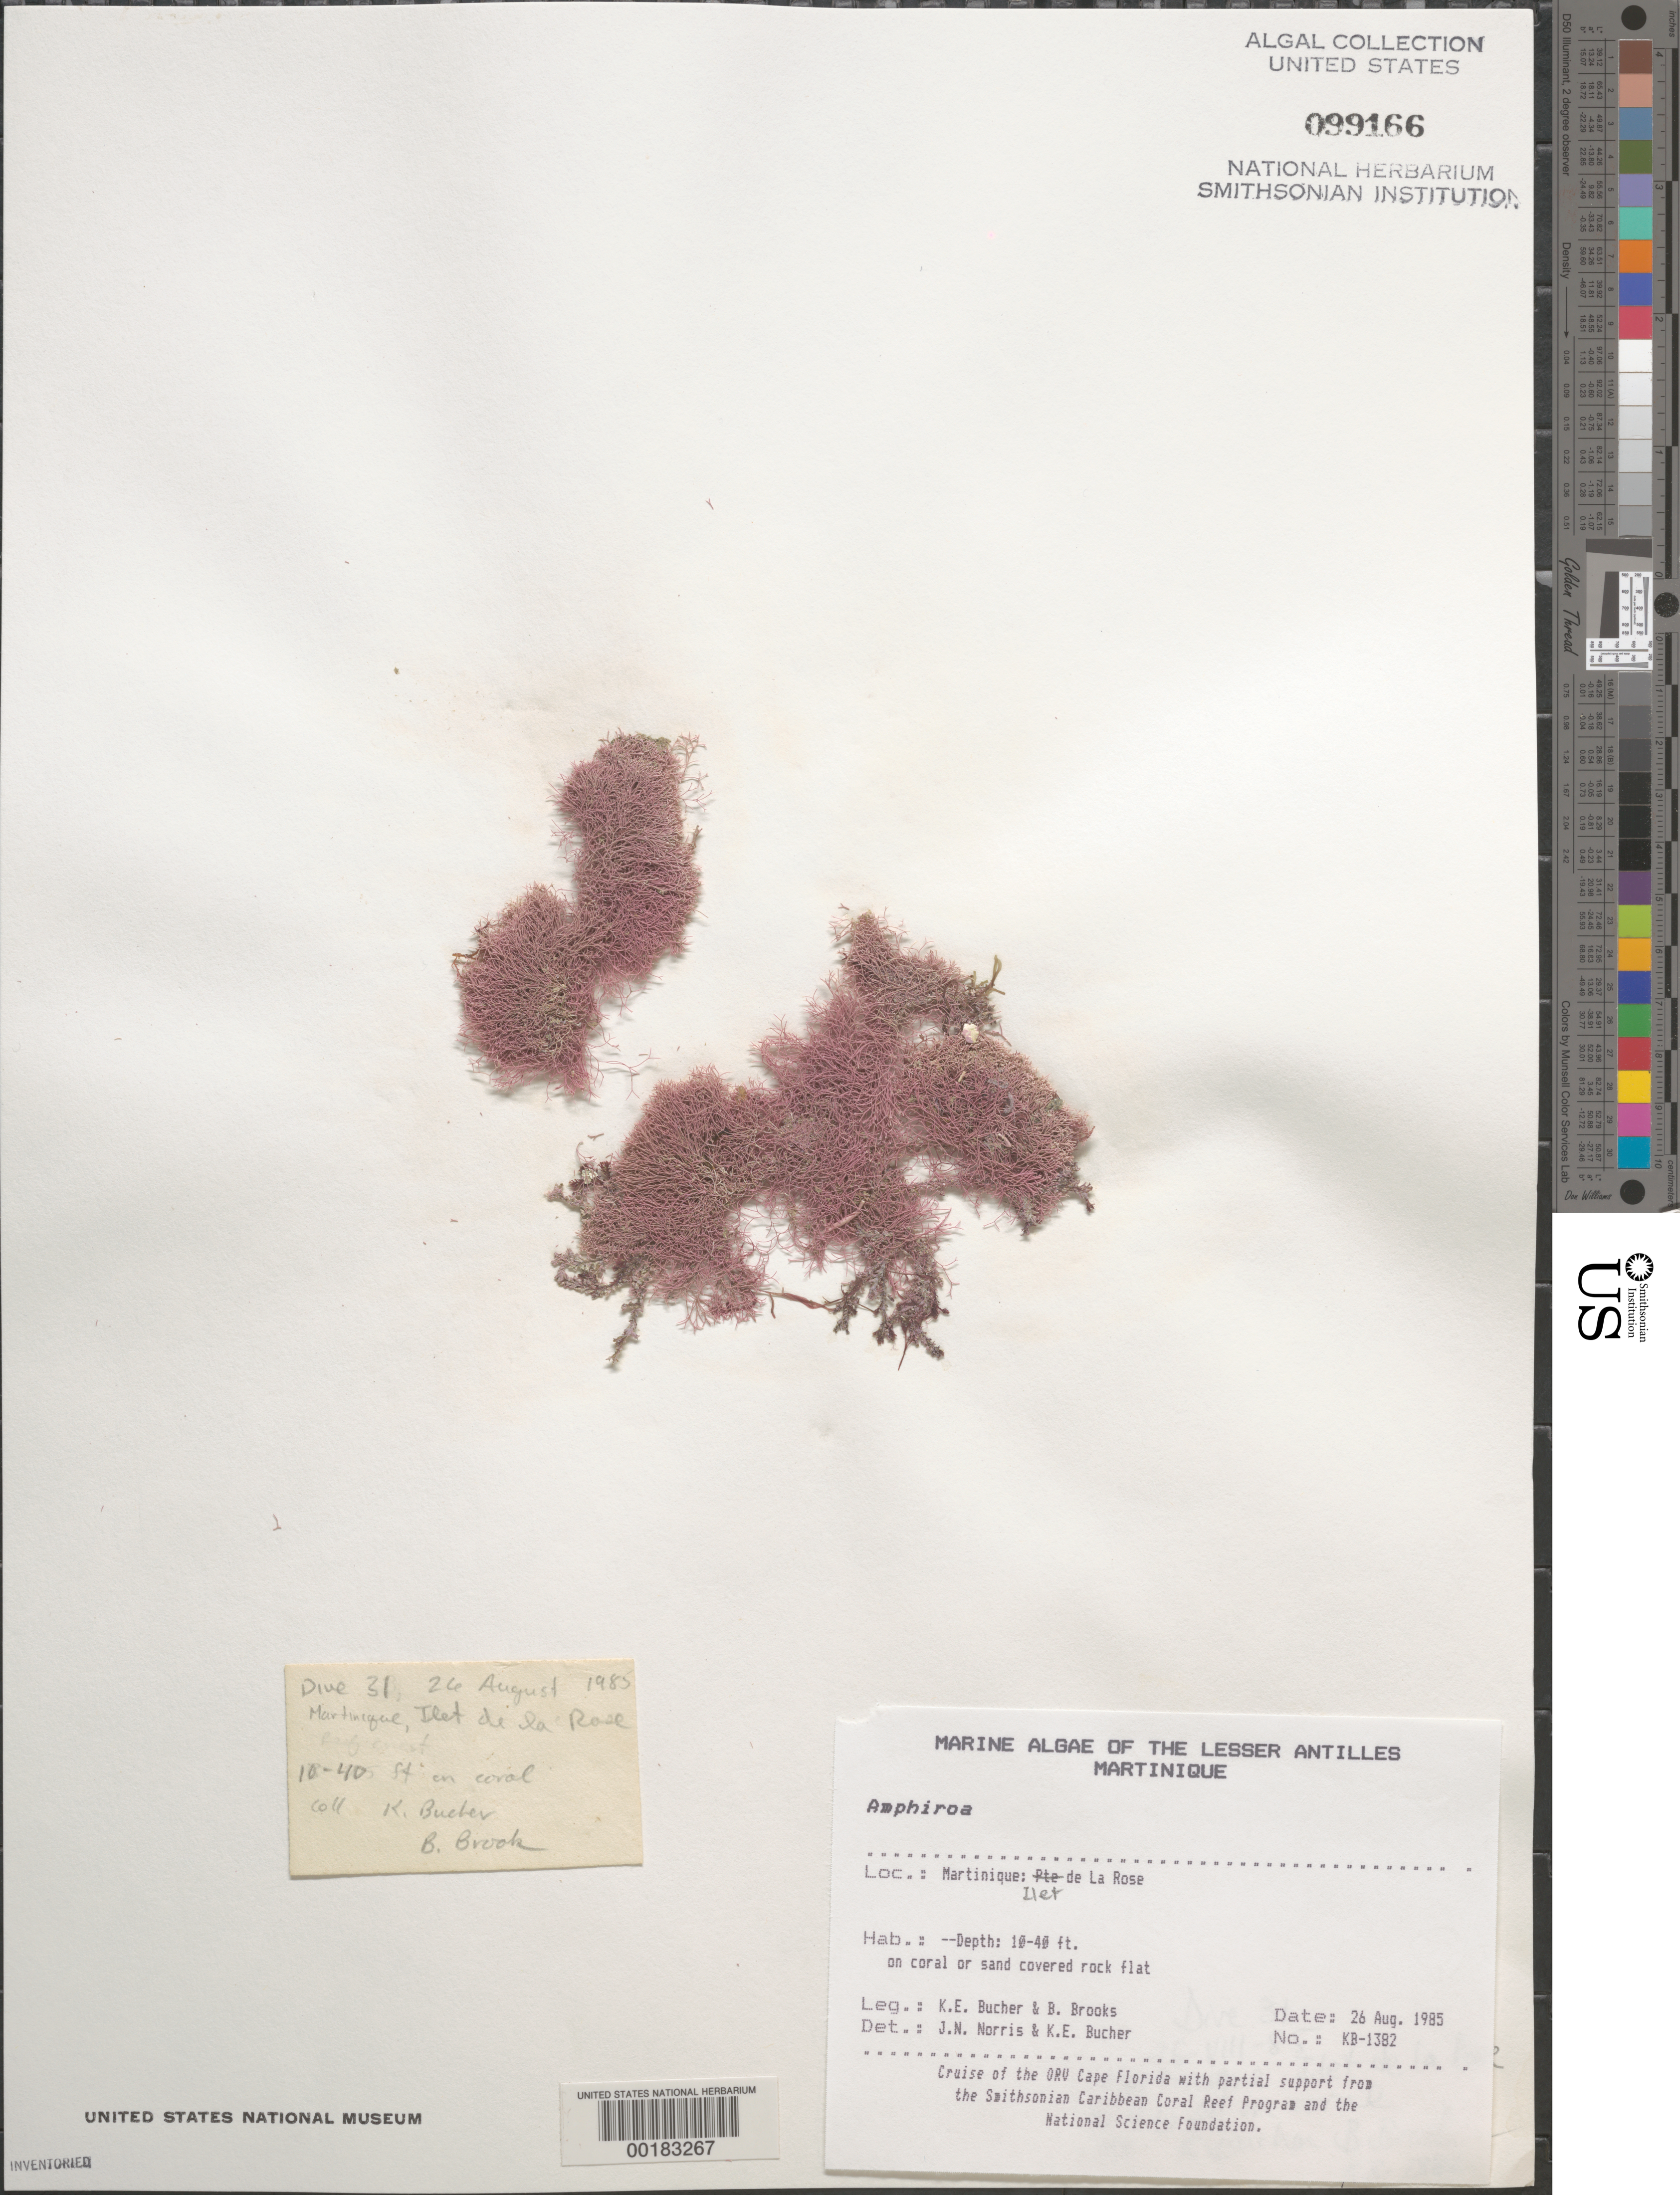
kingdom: Plantae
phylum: Rhodophyta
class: Florideophyceae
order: Corallinales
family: Lithophyllaceae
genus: Amphiroa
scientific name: Amphiroa sp.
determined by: Norris, J. N.; Bucher, K. E.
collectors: K. E. Bucher & B. Brooks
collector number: Kb-1382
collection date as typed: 26 Aug 1985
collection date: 1985-08-26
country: Martinique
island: Ilet de la Rose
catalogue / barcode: US 99166